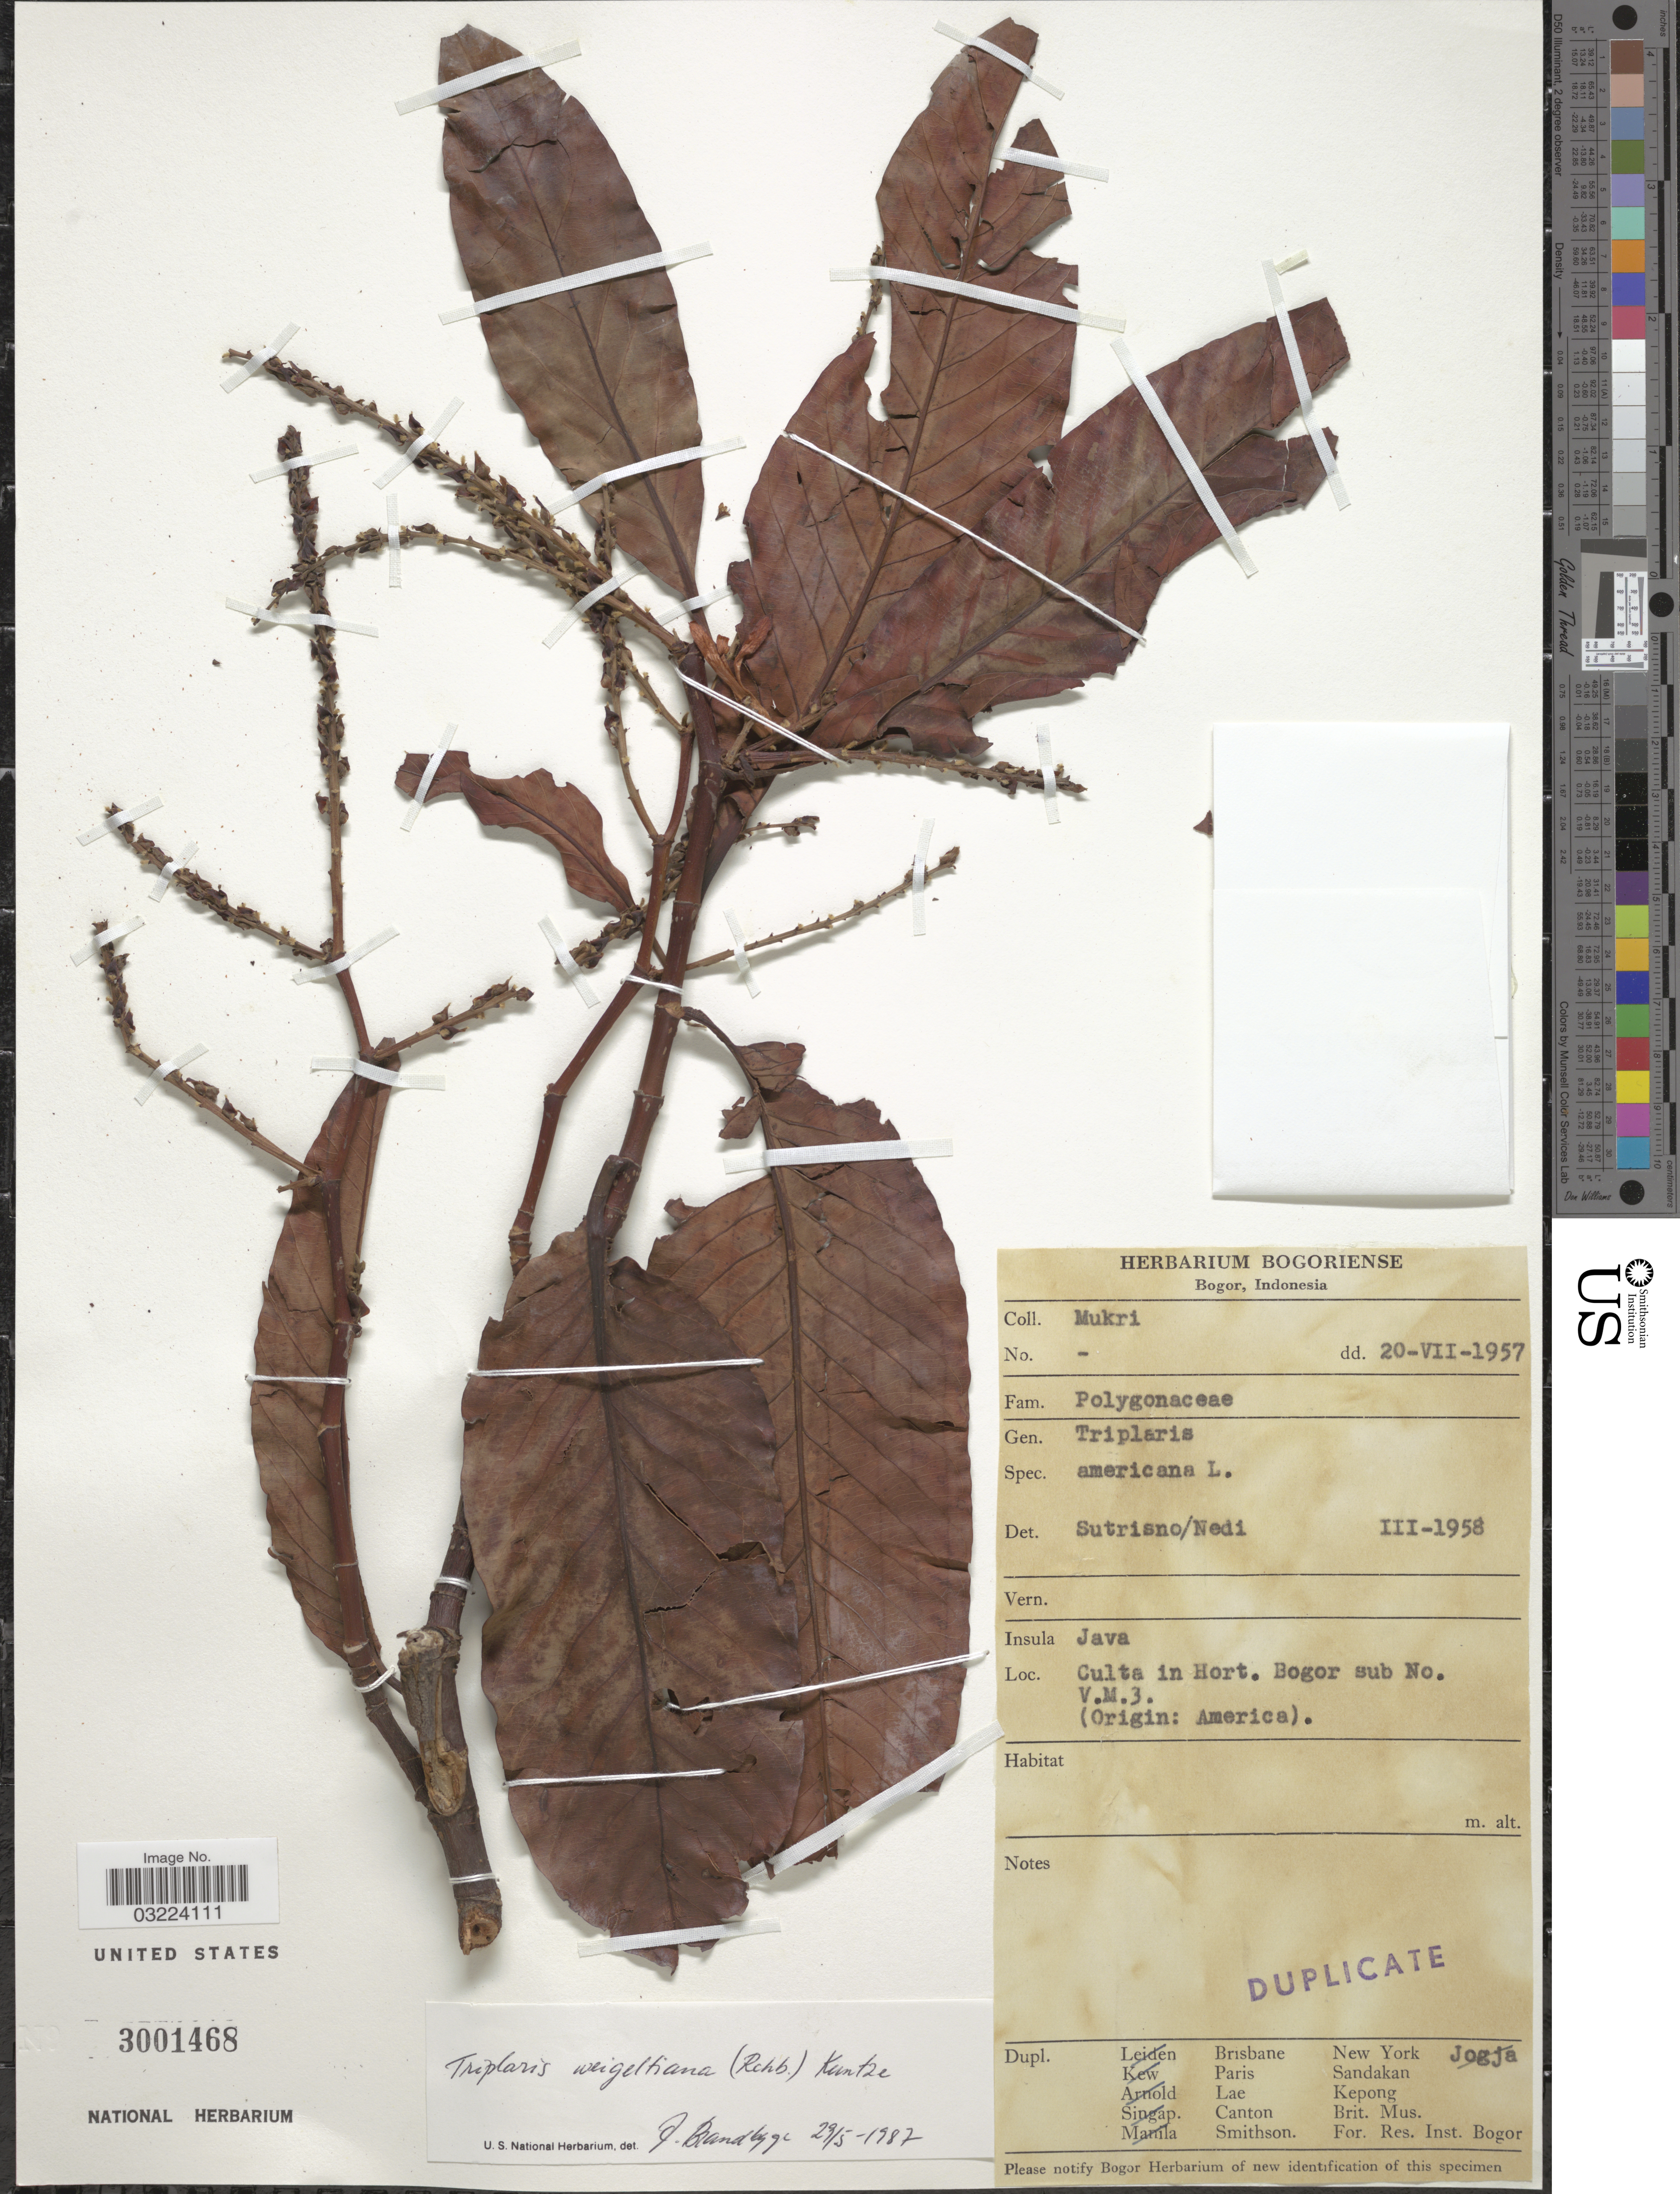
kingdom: Plantae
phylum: Tracheophyta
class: Magnoliopsida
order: Caryophyllales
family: Polygonaceae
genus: Triplaris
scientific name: Triplaris weigeltiana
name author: (Rchb.) Kuntze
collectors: -. Mukri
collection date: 1957-07-20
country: Indonesia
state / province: Java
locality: Insula Java, Culta in Hort. Bogor sub No. V.M.3.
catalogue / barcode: US 3001468